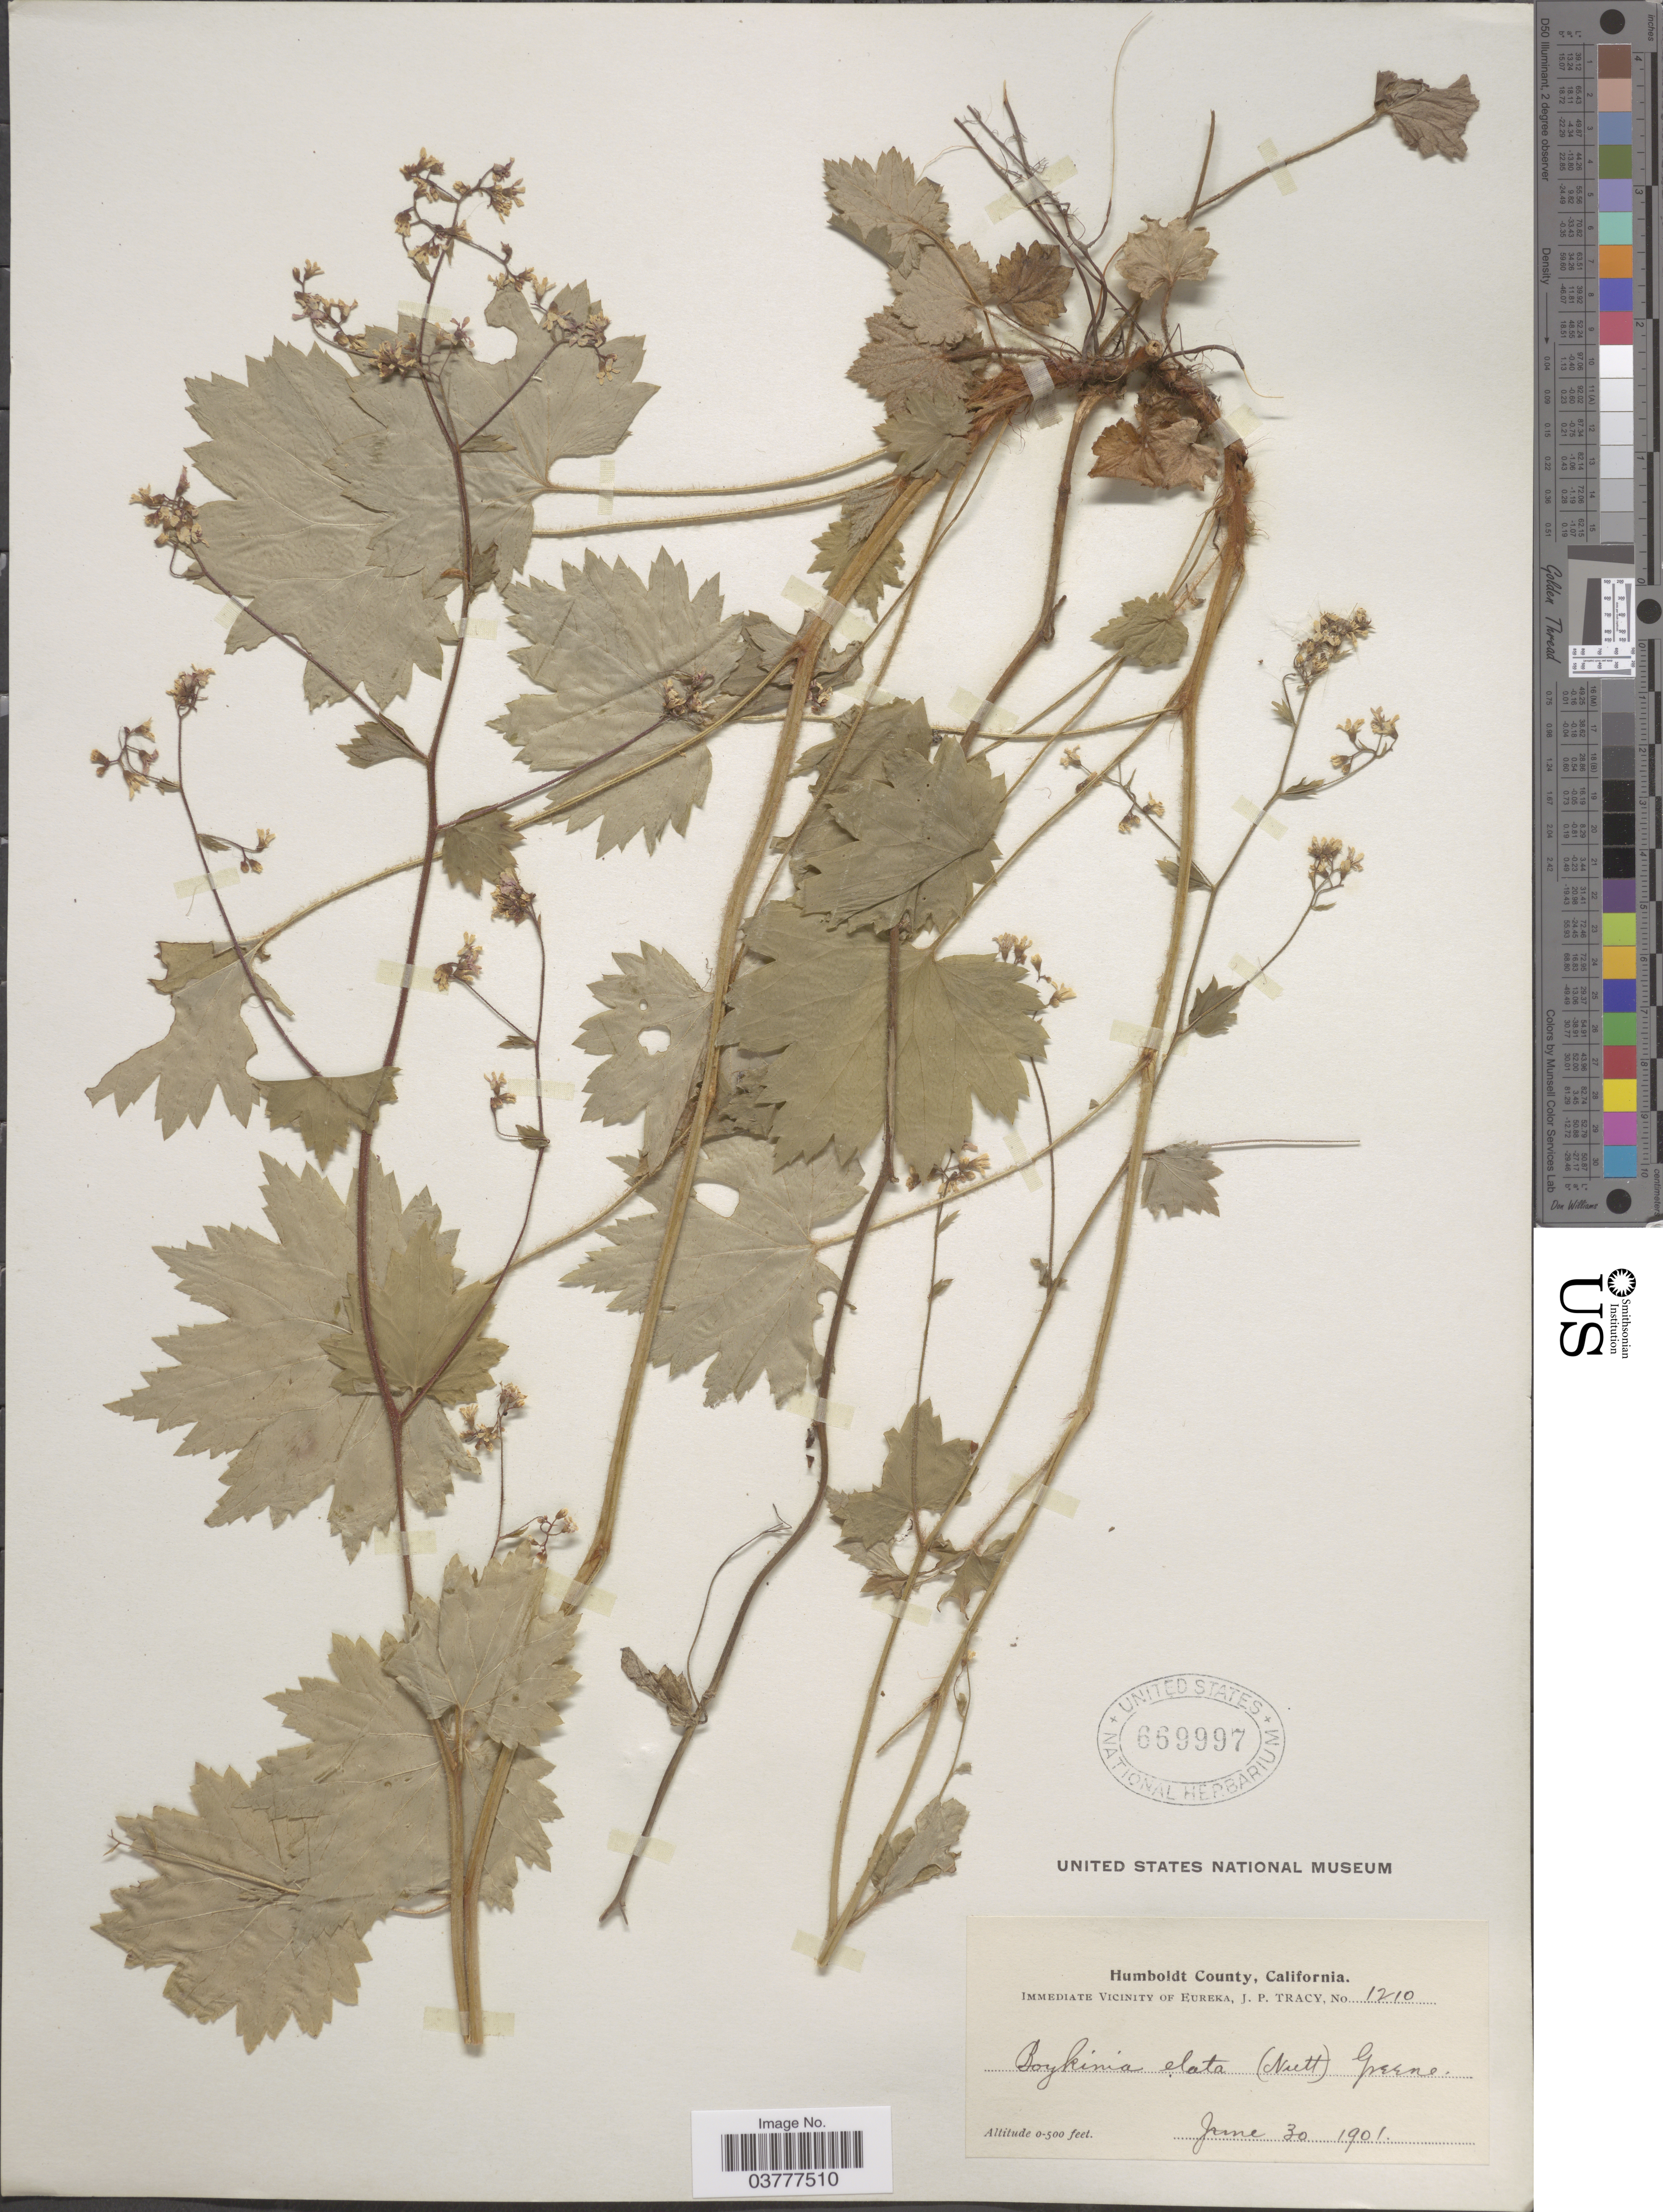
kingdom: Plantae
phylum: Tracheophyta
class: Magnoliopsida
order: Saxifragales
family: Saxifragaceae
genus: Boykinia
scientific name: Boykinia elata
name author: Greene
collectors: J. Tracy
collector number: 1210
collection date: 1901-06-30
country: United States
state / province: California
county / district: Humboldt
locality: Humboldt County. Immediate Vicinity of Eureka.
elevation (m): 0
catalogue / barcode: US 669997